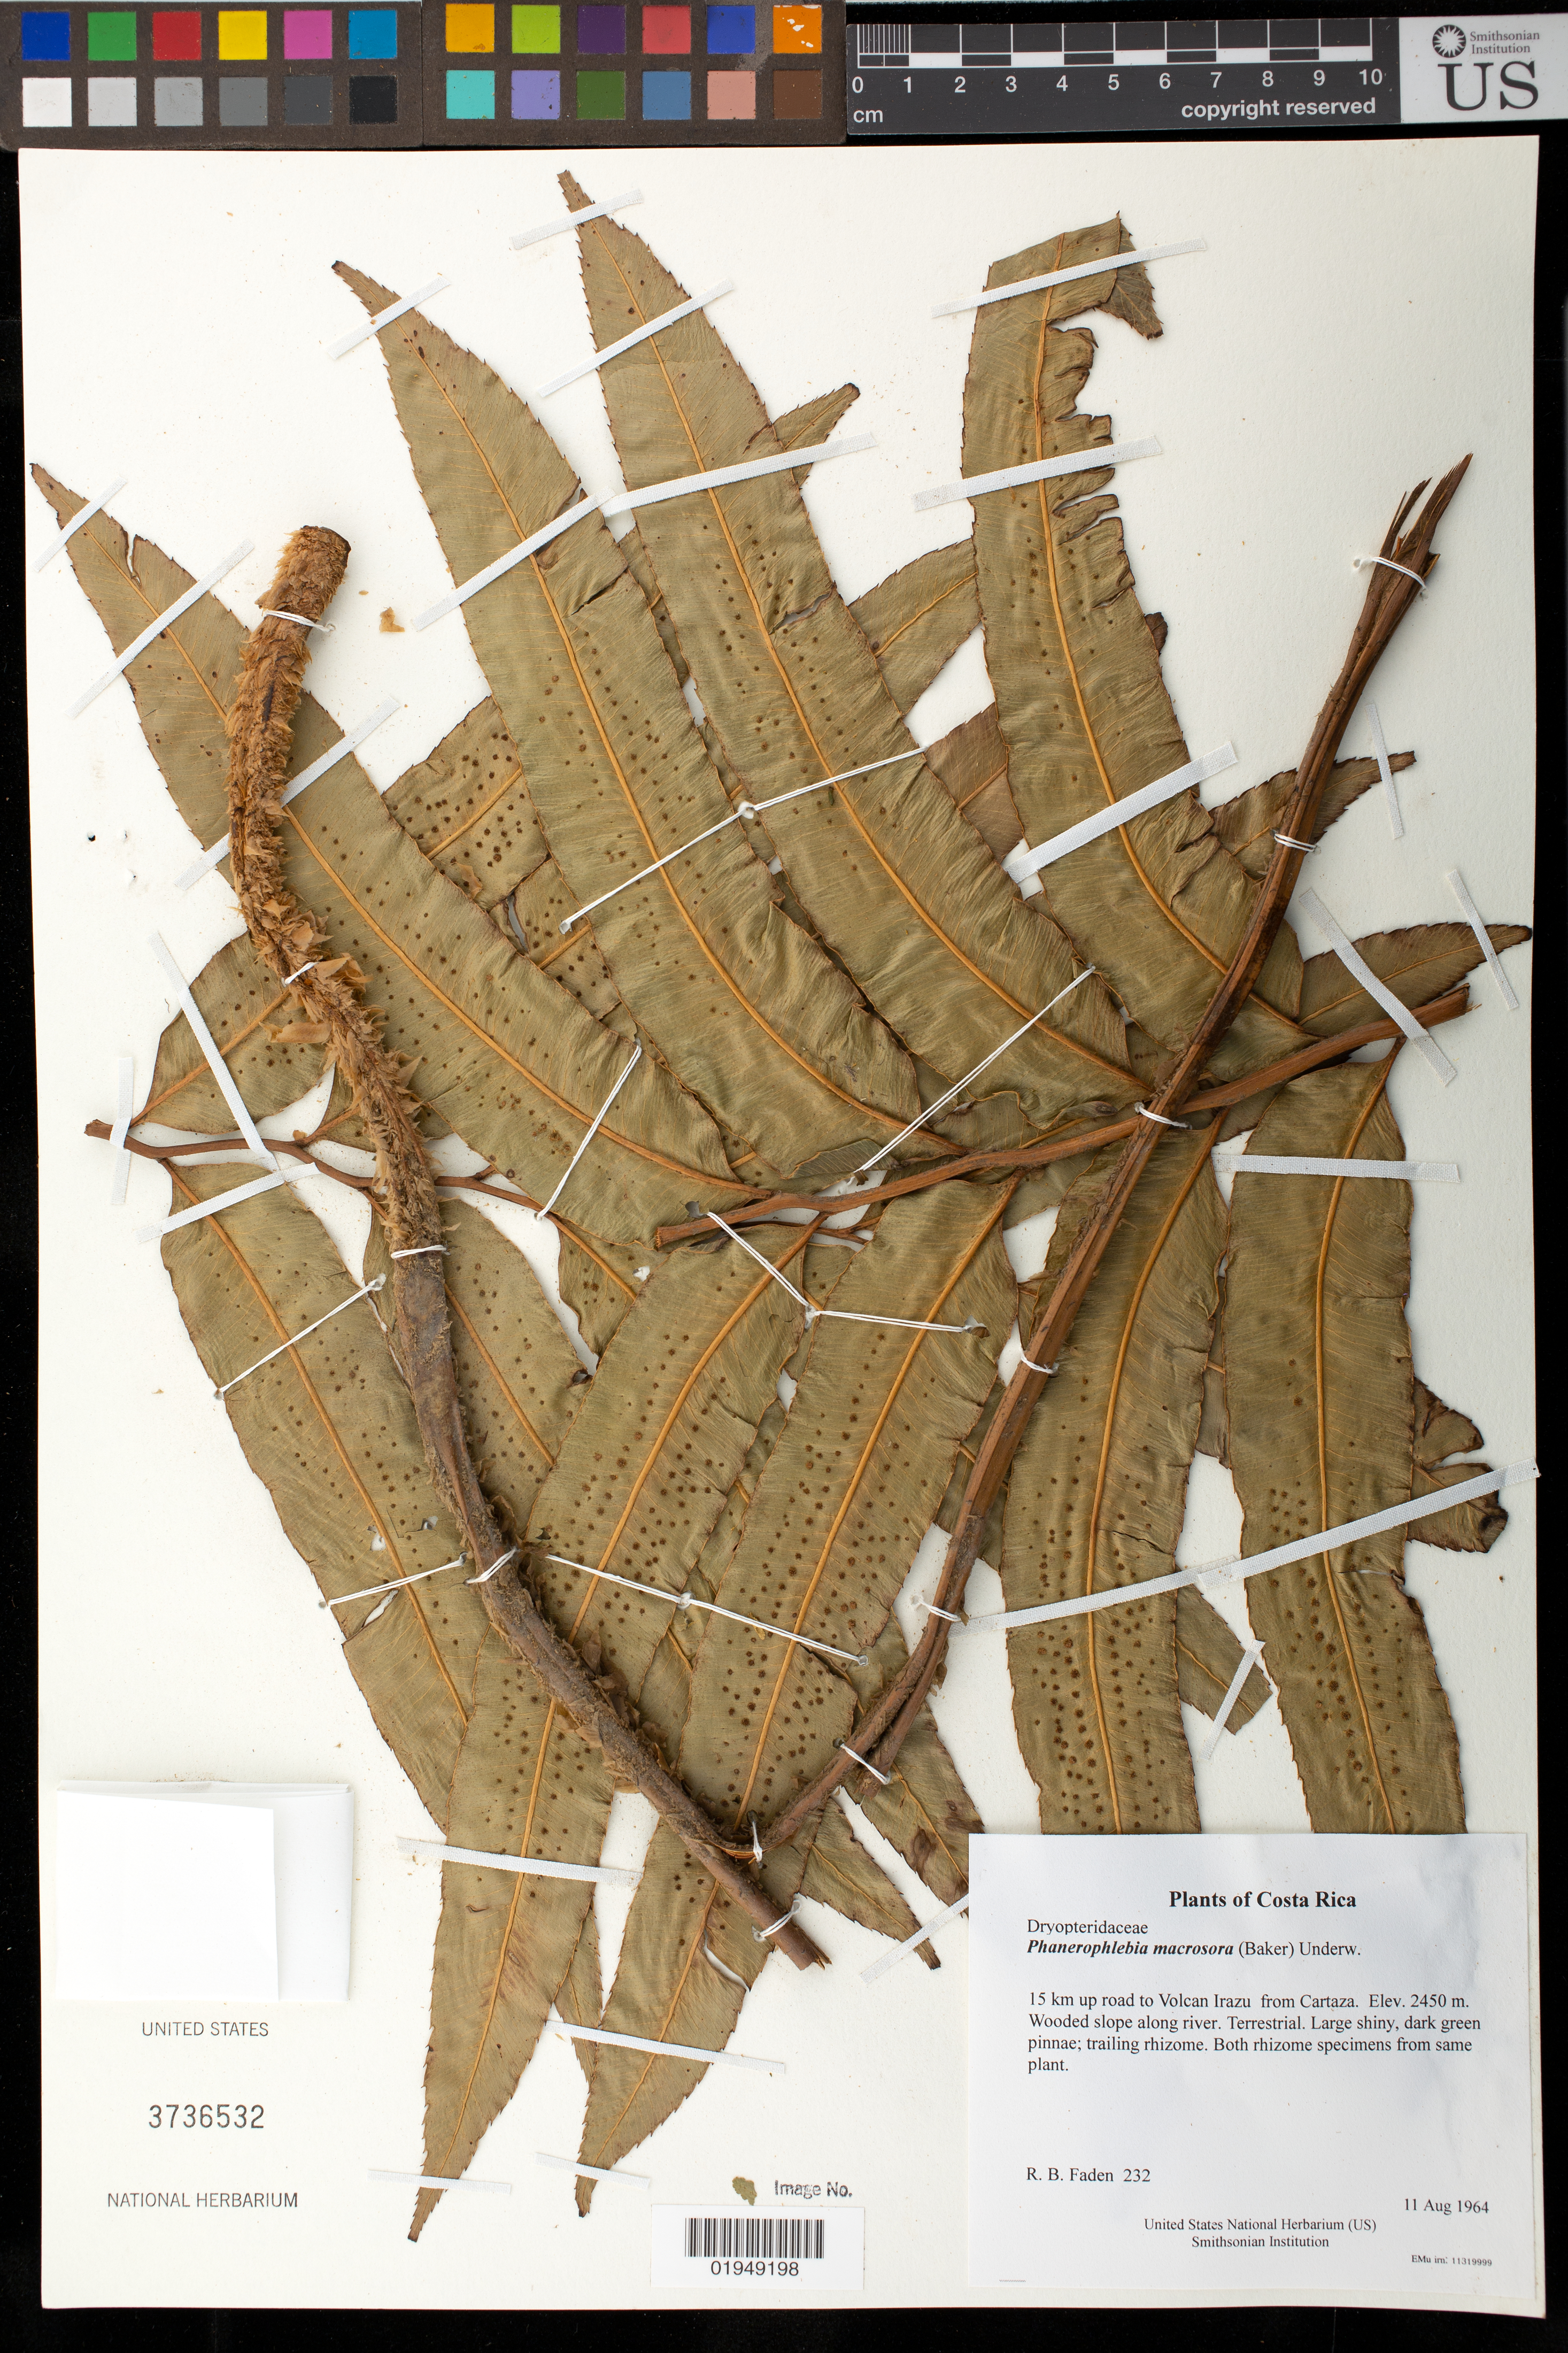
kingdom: Plantae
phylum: Tracheophyta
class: Polypodiopsida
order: Polypodiales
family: Dryopteridaceae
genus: Phanerophlebia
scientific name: Phanerophlebia macrosora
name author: (Baker) Underw.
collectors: R. B. Faden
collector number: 232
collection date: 1964-08-11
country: Costa Rica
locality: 15 km up road to Volcan Irazu from Cartaza.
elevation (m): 2450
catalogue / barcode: US 3736532